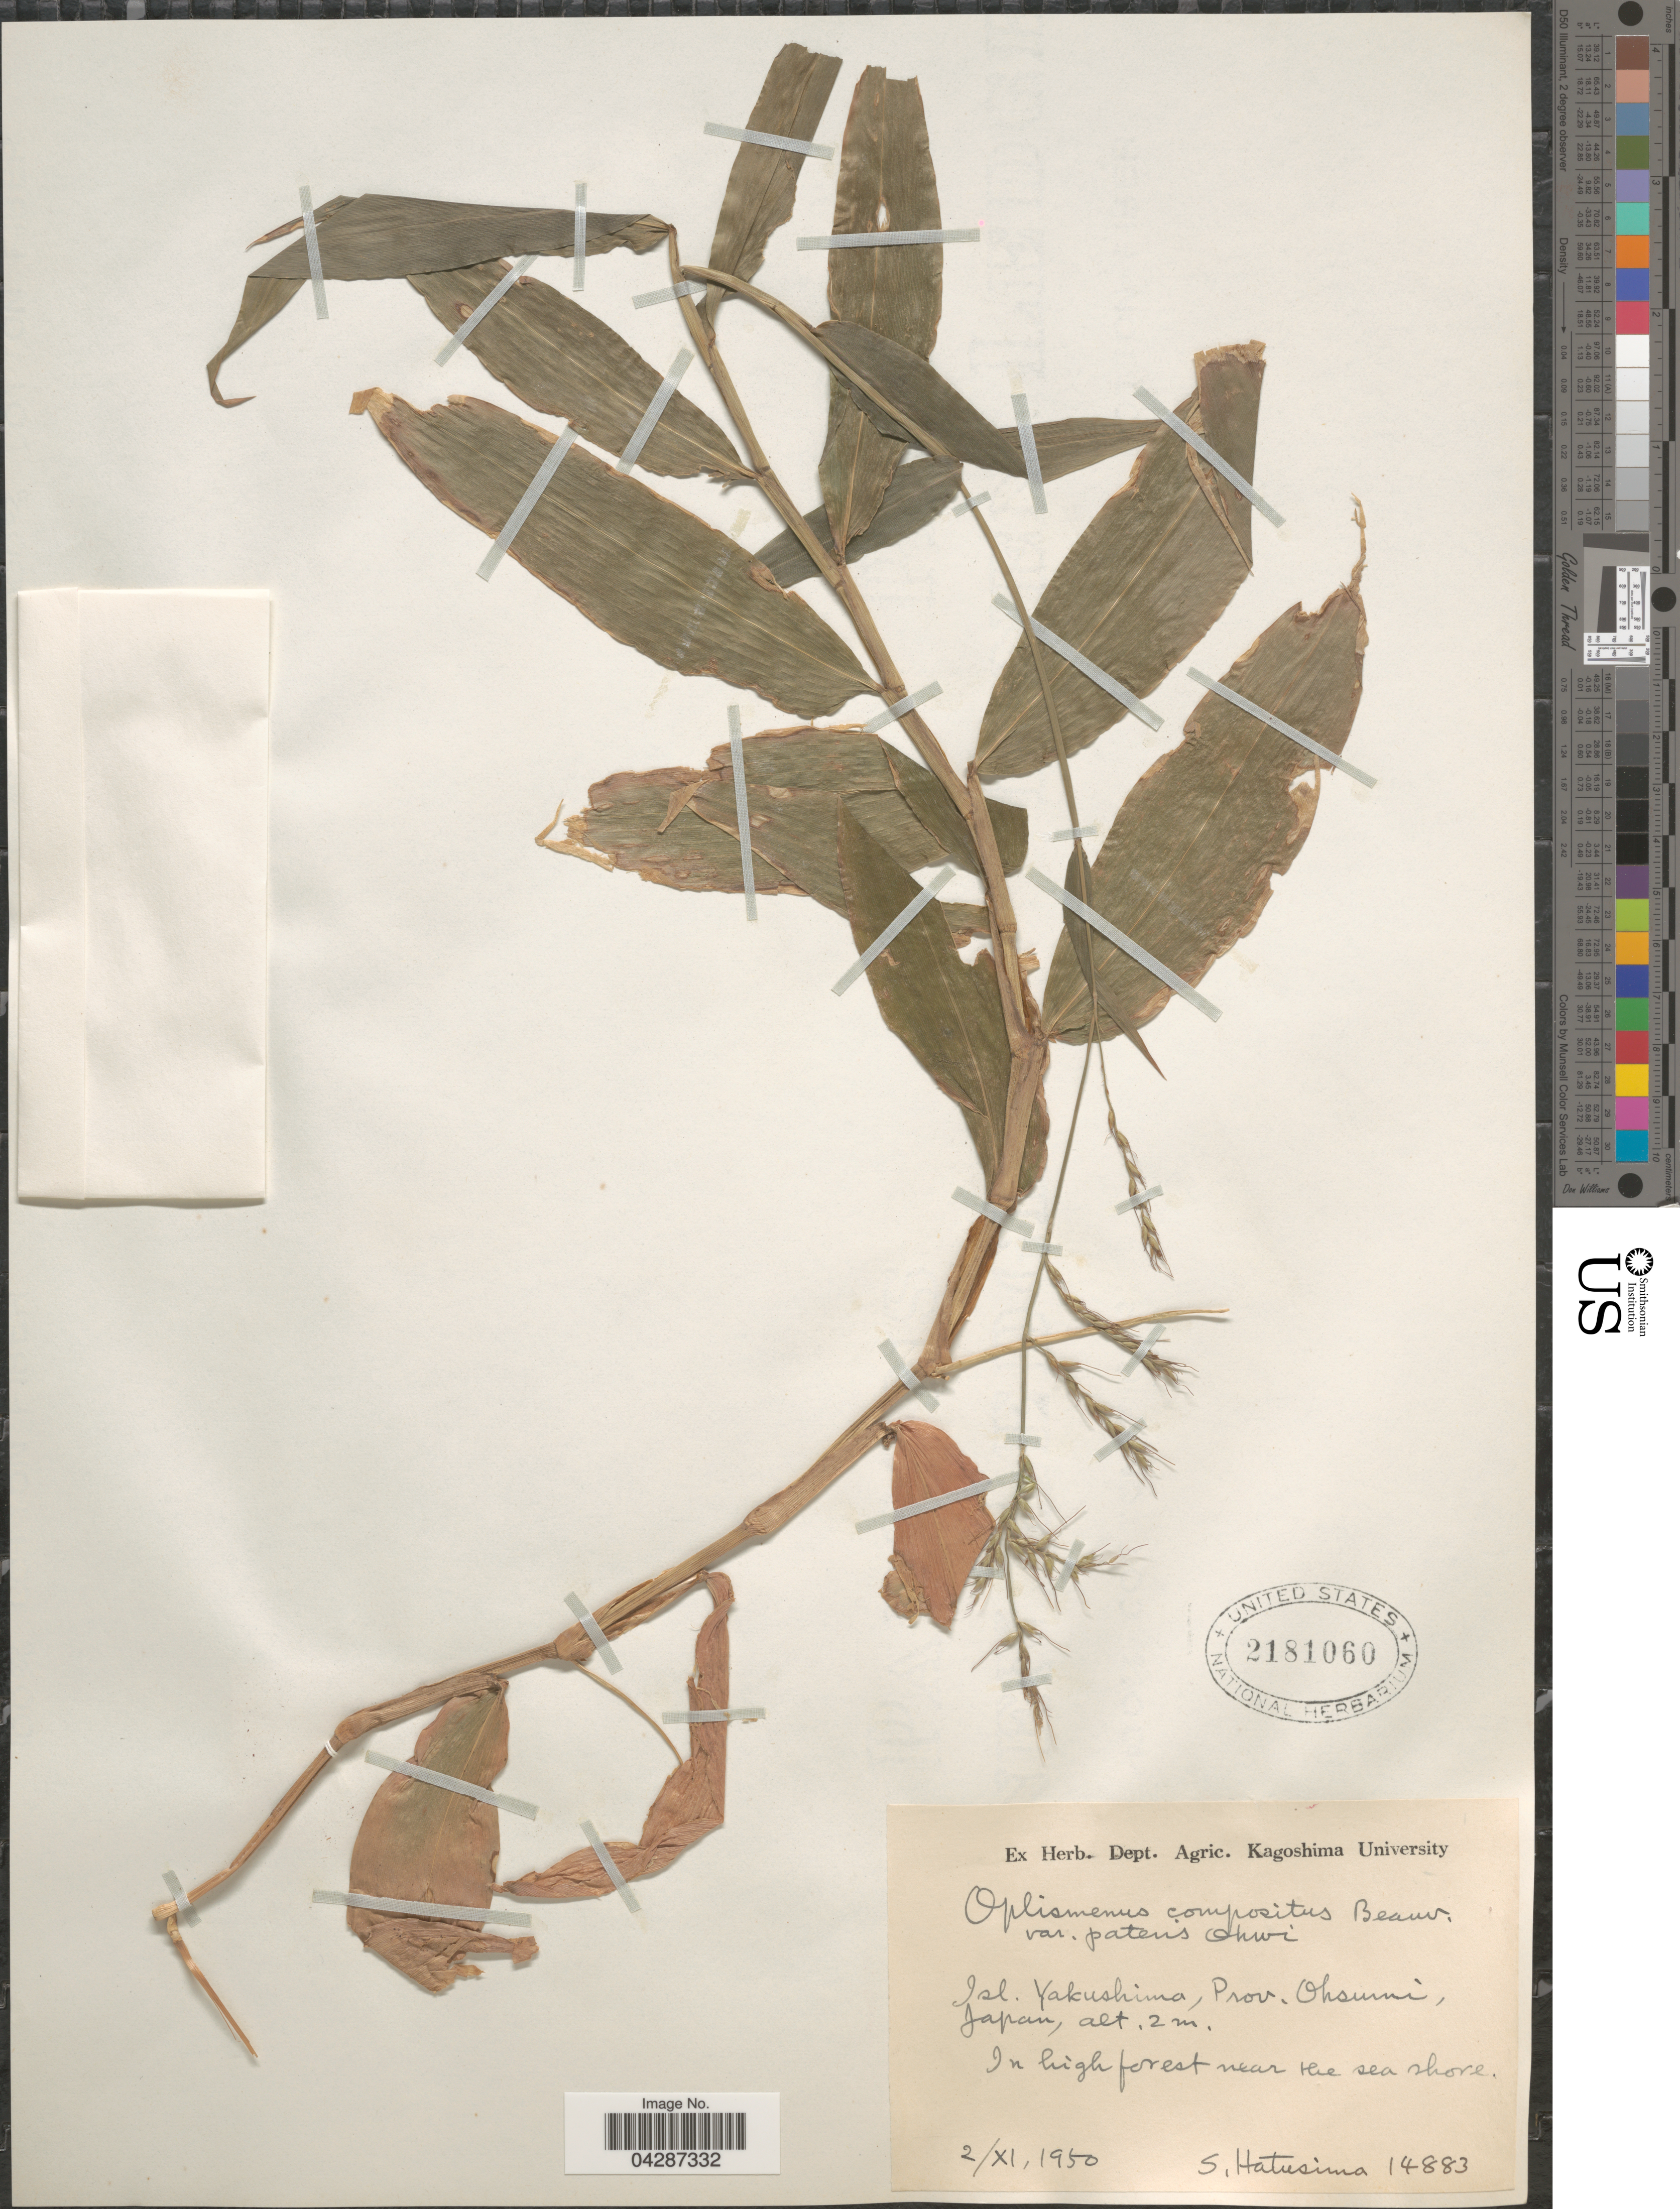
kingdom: Plantae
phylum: Tracheophyta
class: Liliopsida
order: Poales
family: Poaceae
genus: Oplismenus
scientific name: Oplismenus compositus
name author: (L.) P. Beauv.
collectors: S. Hatusima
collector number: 14883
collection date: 1950-11-02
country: Japan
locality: Isl. Yakushima, Prov. Ohsumi. In high forest near the sea shore.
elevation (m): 2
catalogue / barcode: US 2181060